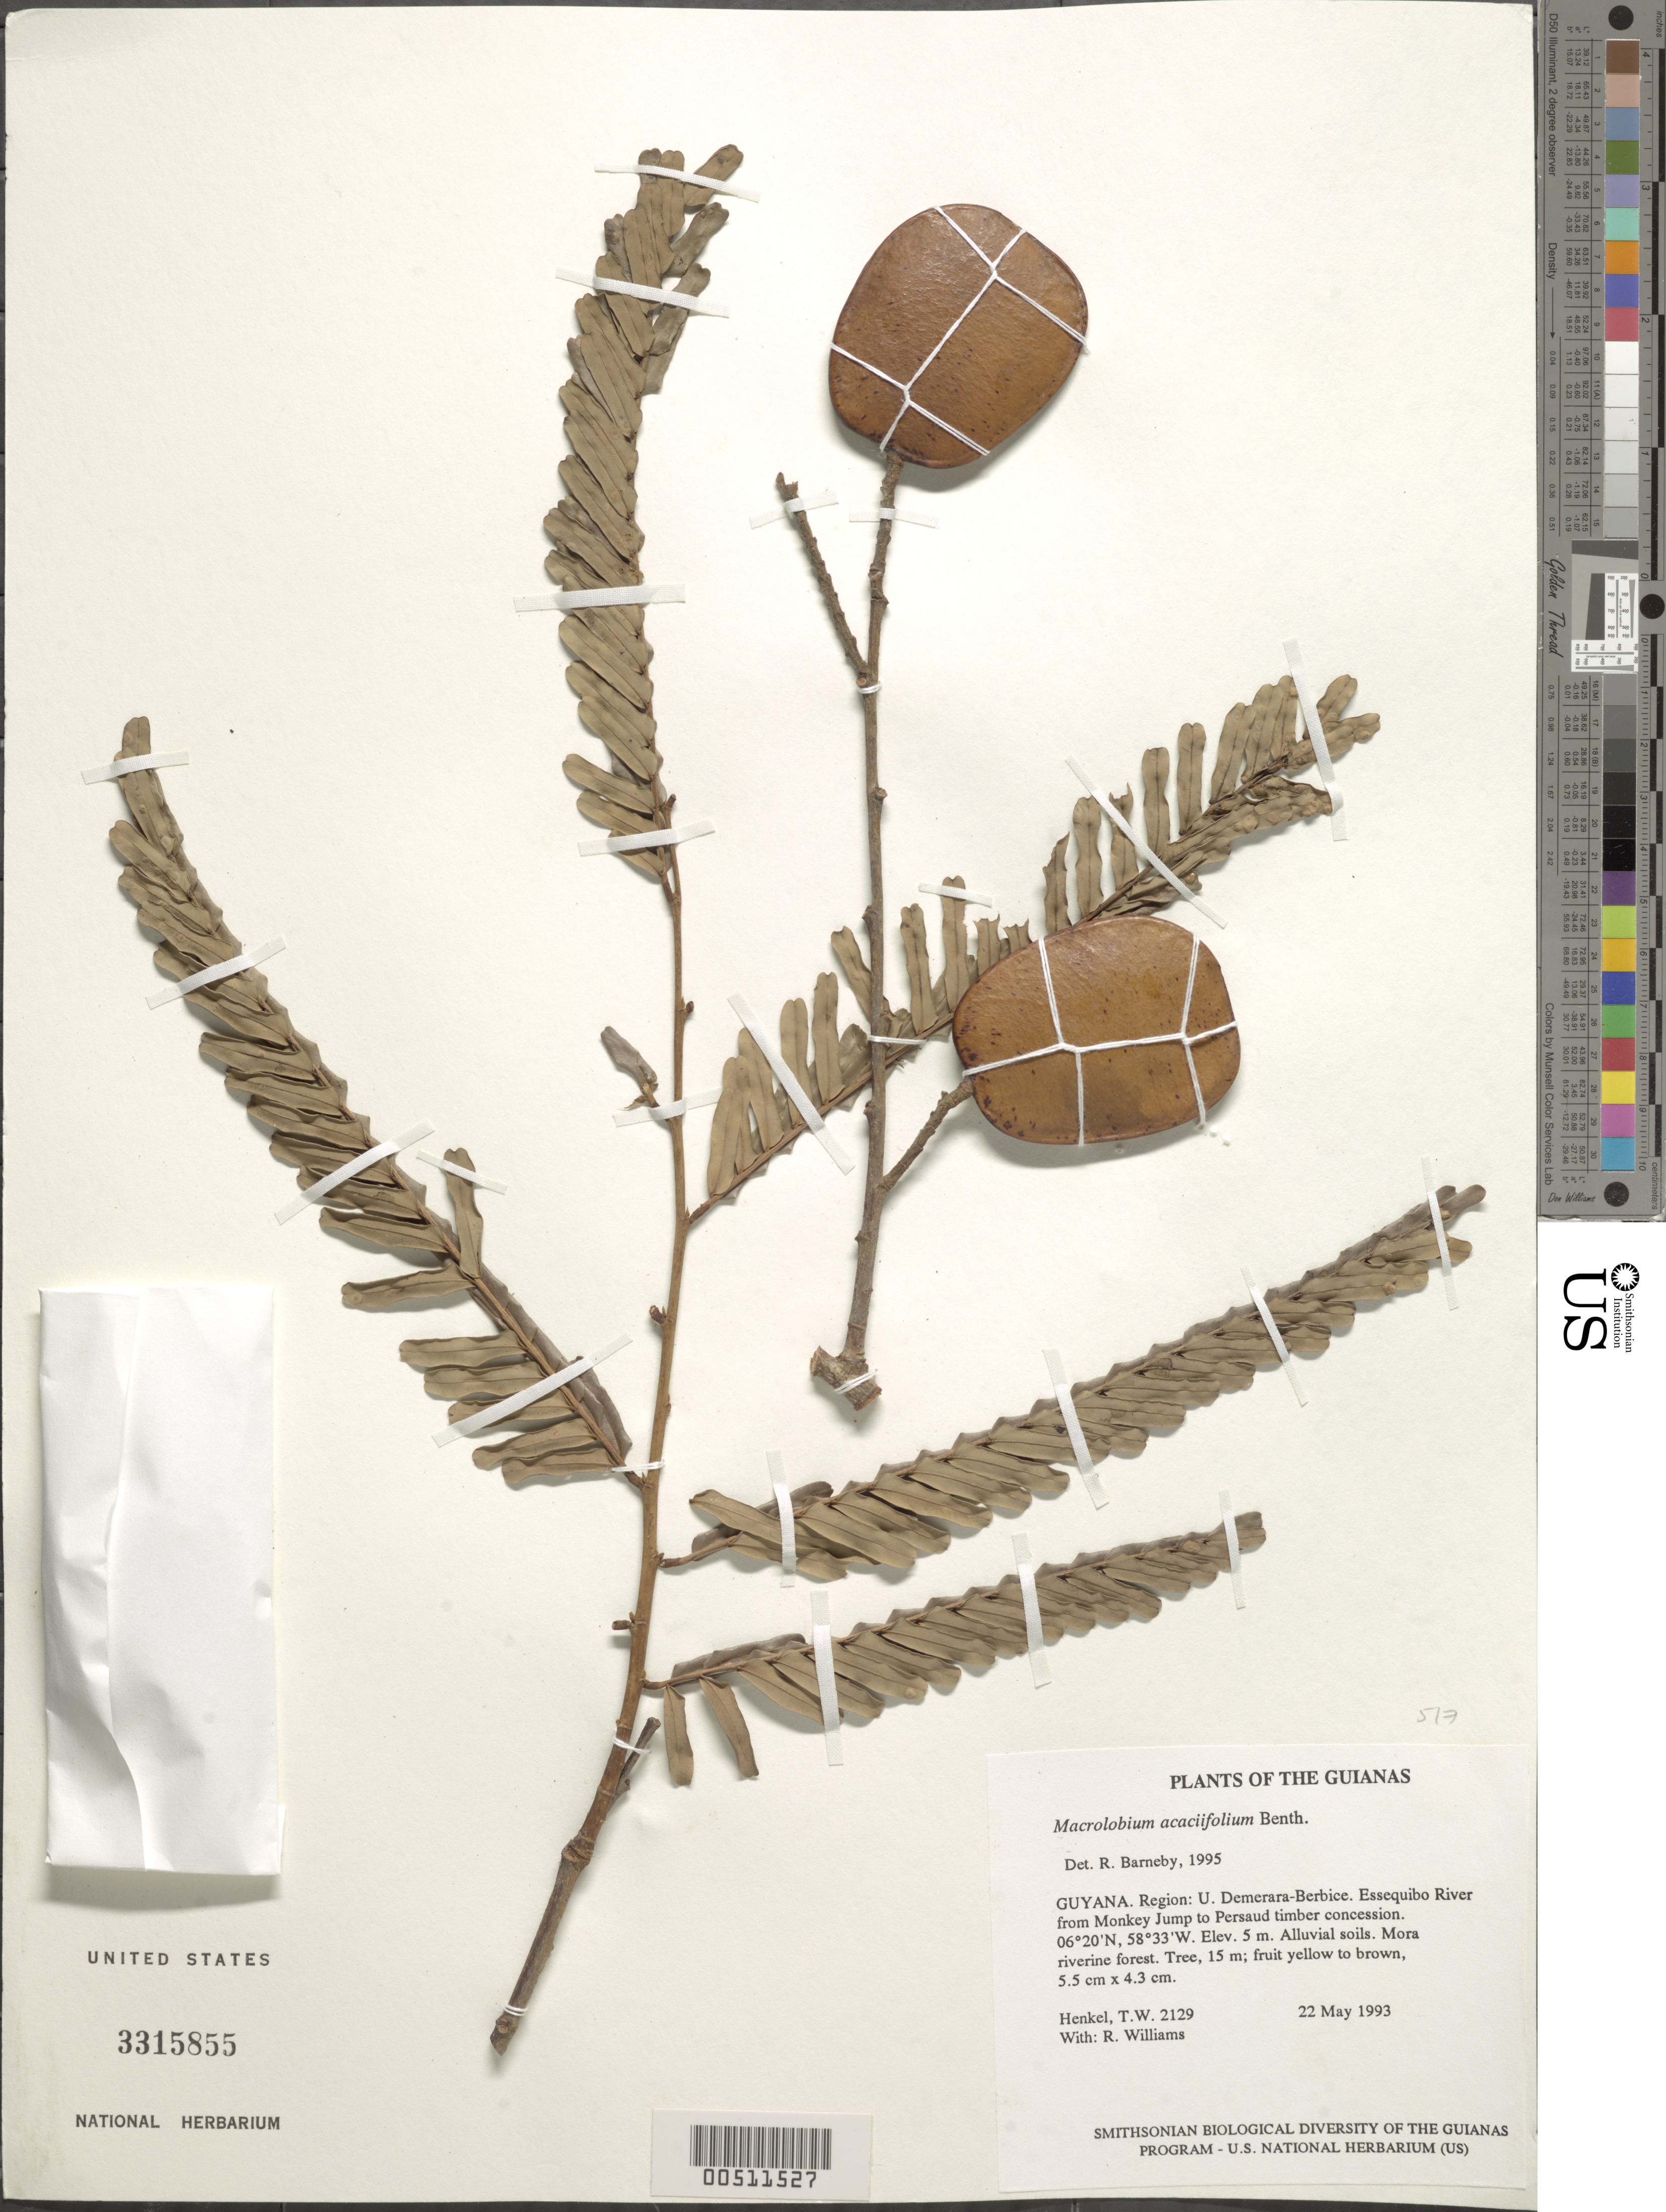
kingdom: Plantae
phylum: Tracheophyta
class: Magnoliopsida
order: Fabales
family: Fabaceae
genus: Macrolobium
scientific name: Macrolobium acaciifolium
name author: (Benth.) Benth.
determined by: Barneby, Rupert C., (NY)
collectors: T. Henkel & R. Williams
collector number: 2129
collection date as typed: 22 May 1993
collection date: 1993-05-22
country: Guyana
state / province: U. Demerara-Berbice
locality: Essequibo River from Monkey Jump to Persaud timber concession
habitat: Alluvial soils. Mora riverine forest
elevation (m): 5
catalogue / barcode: US 3315855